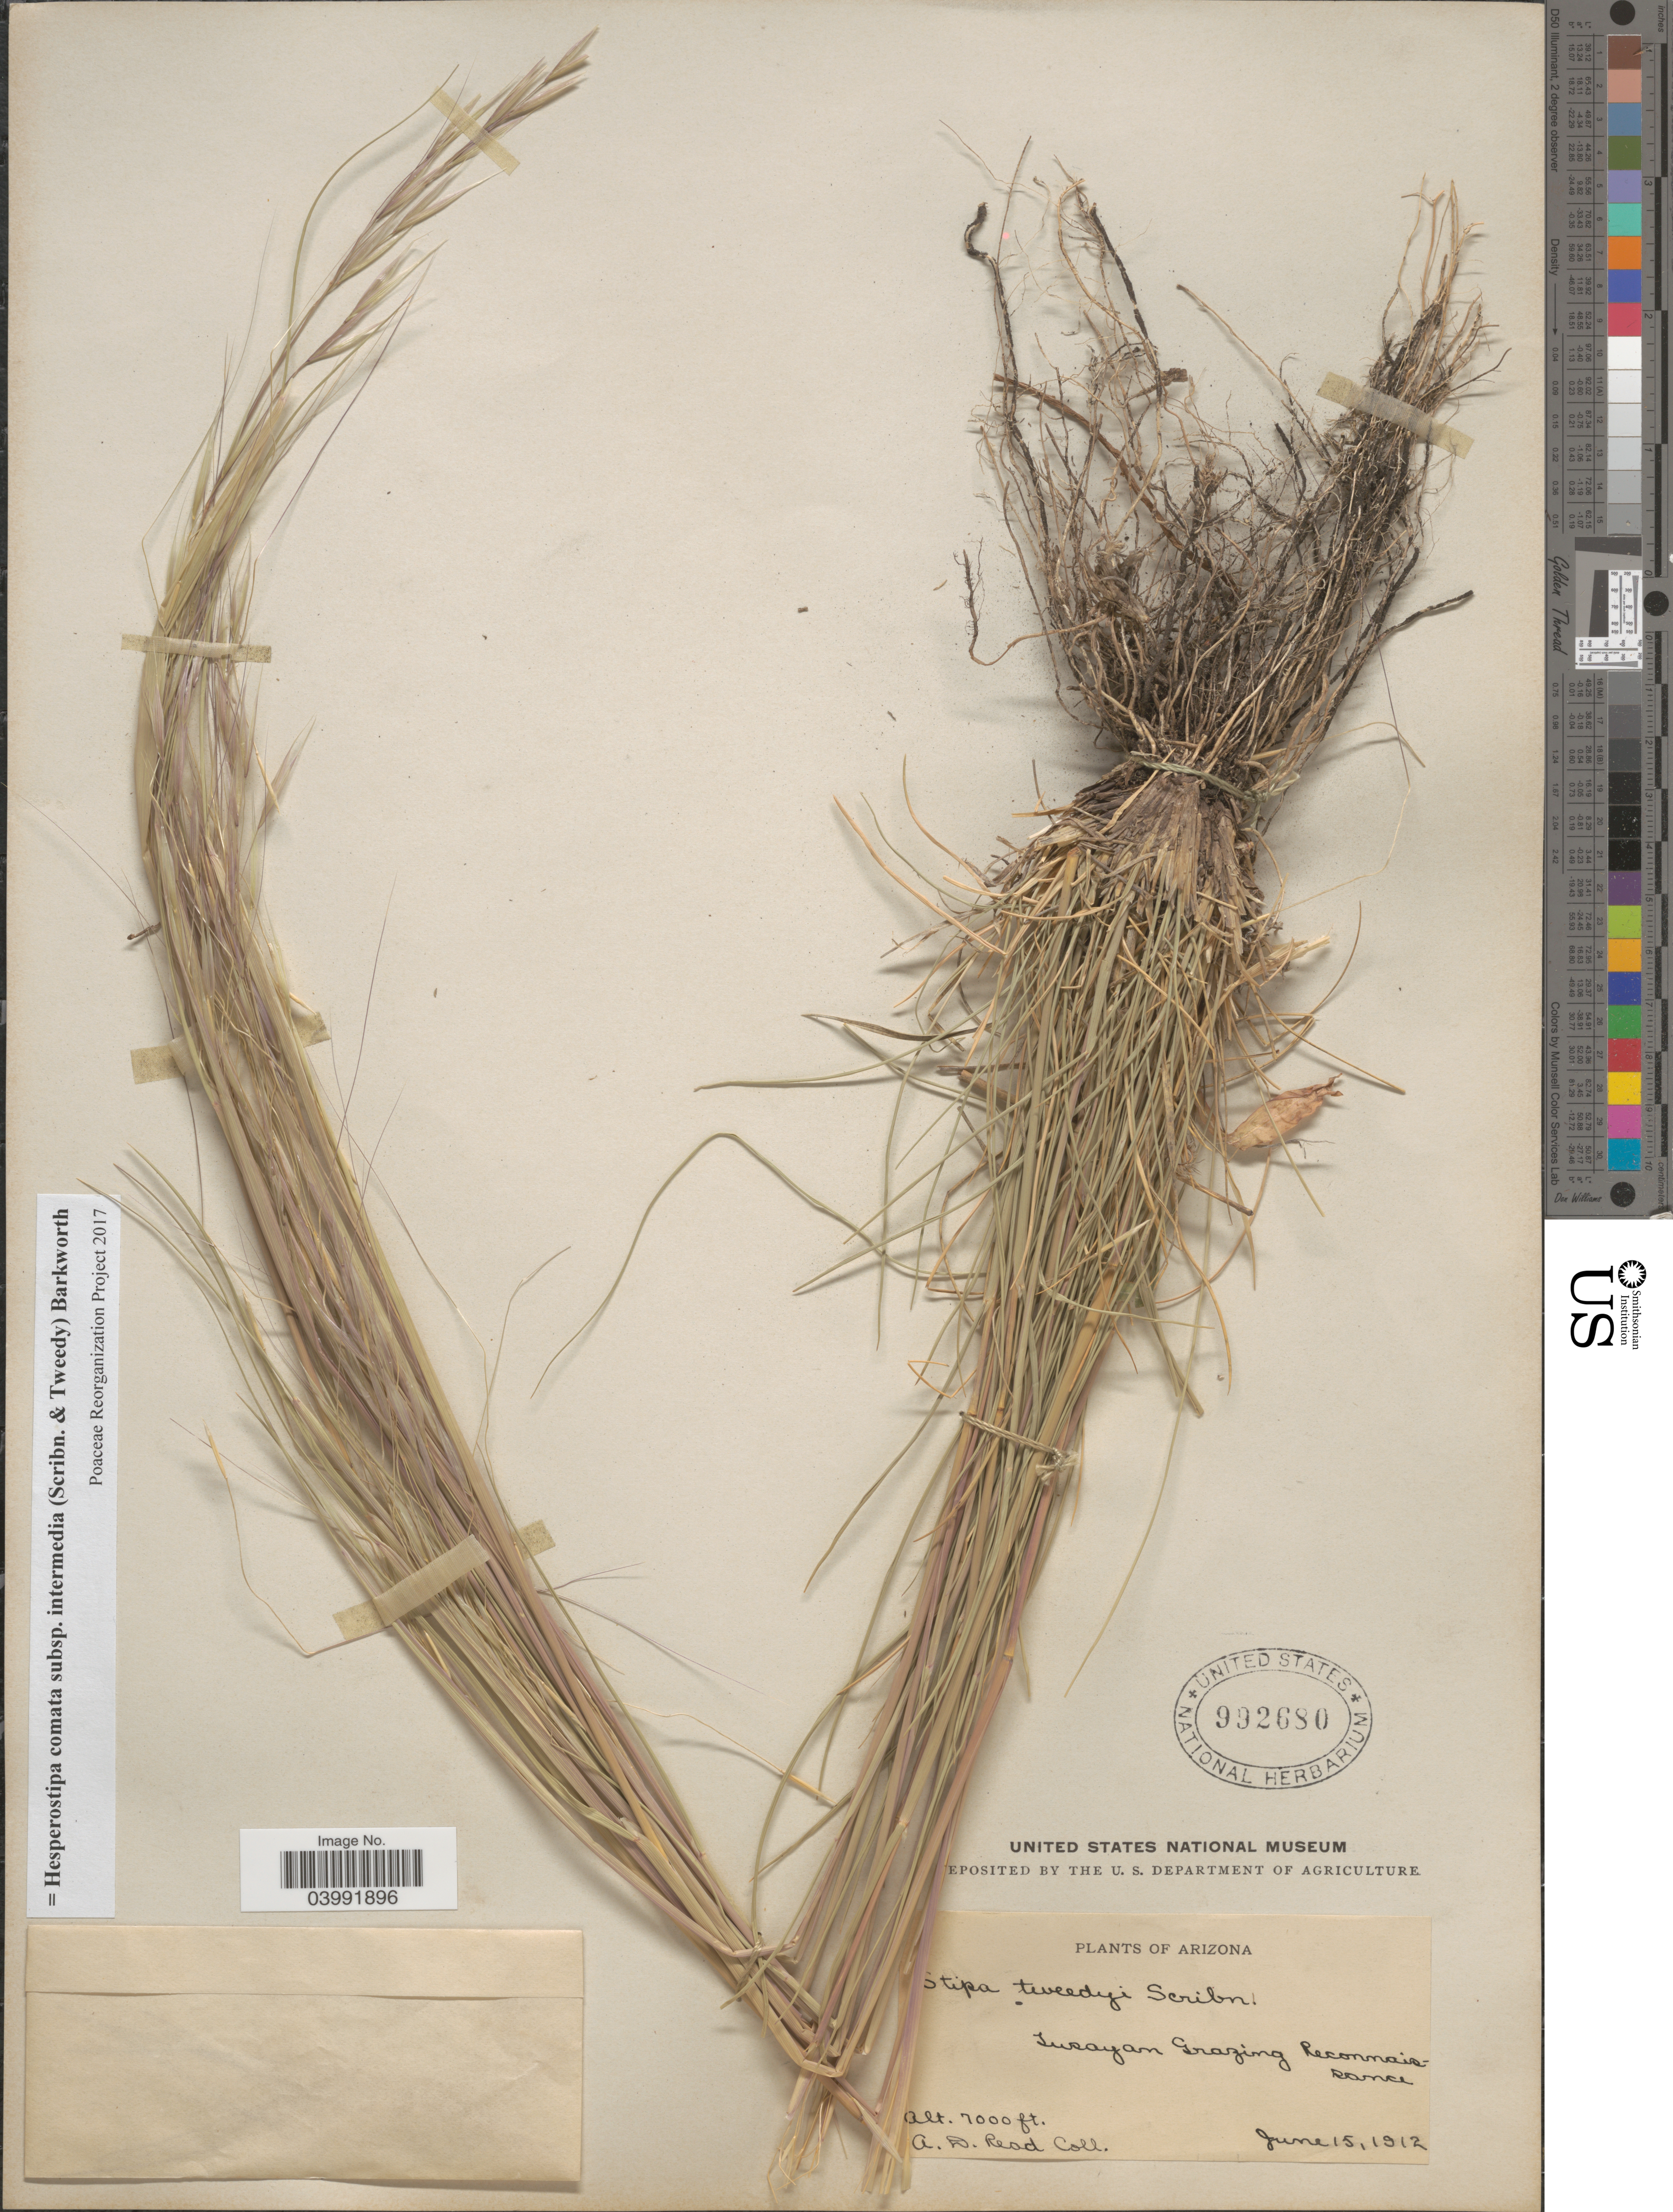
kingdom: Plantae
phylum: Tracheophyta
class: Liliopsida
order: Poales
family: Poaceae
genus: Hesperostipa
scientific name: Hesperostipa comata subsp. intermedia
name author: (Scribn. & Tweedy) Barkworth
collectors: A. D. Read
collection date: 1912-06-15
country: United States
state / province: Arizona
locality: Tusayan Grazing Reconnaissance.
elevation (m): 2134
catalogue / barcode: US 992680